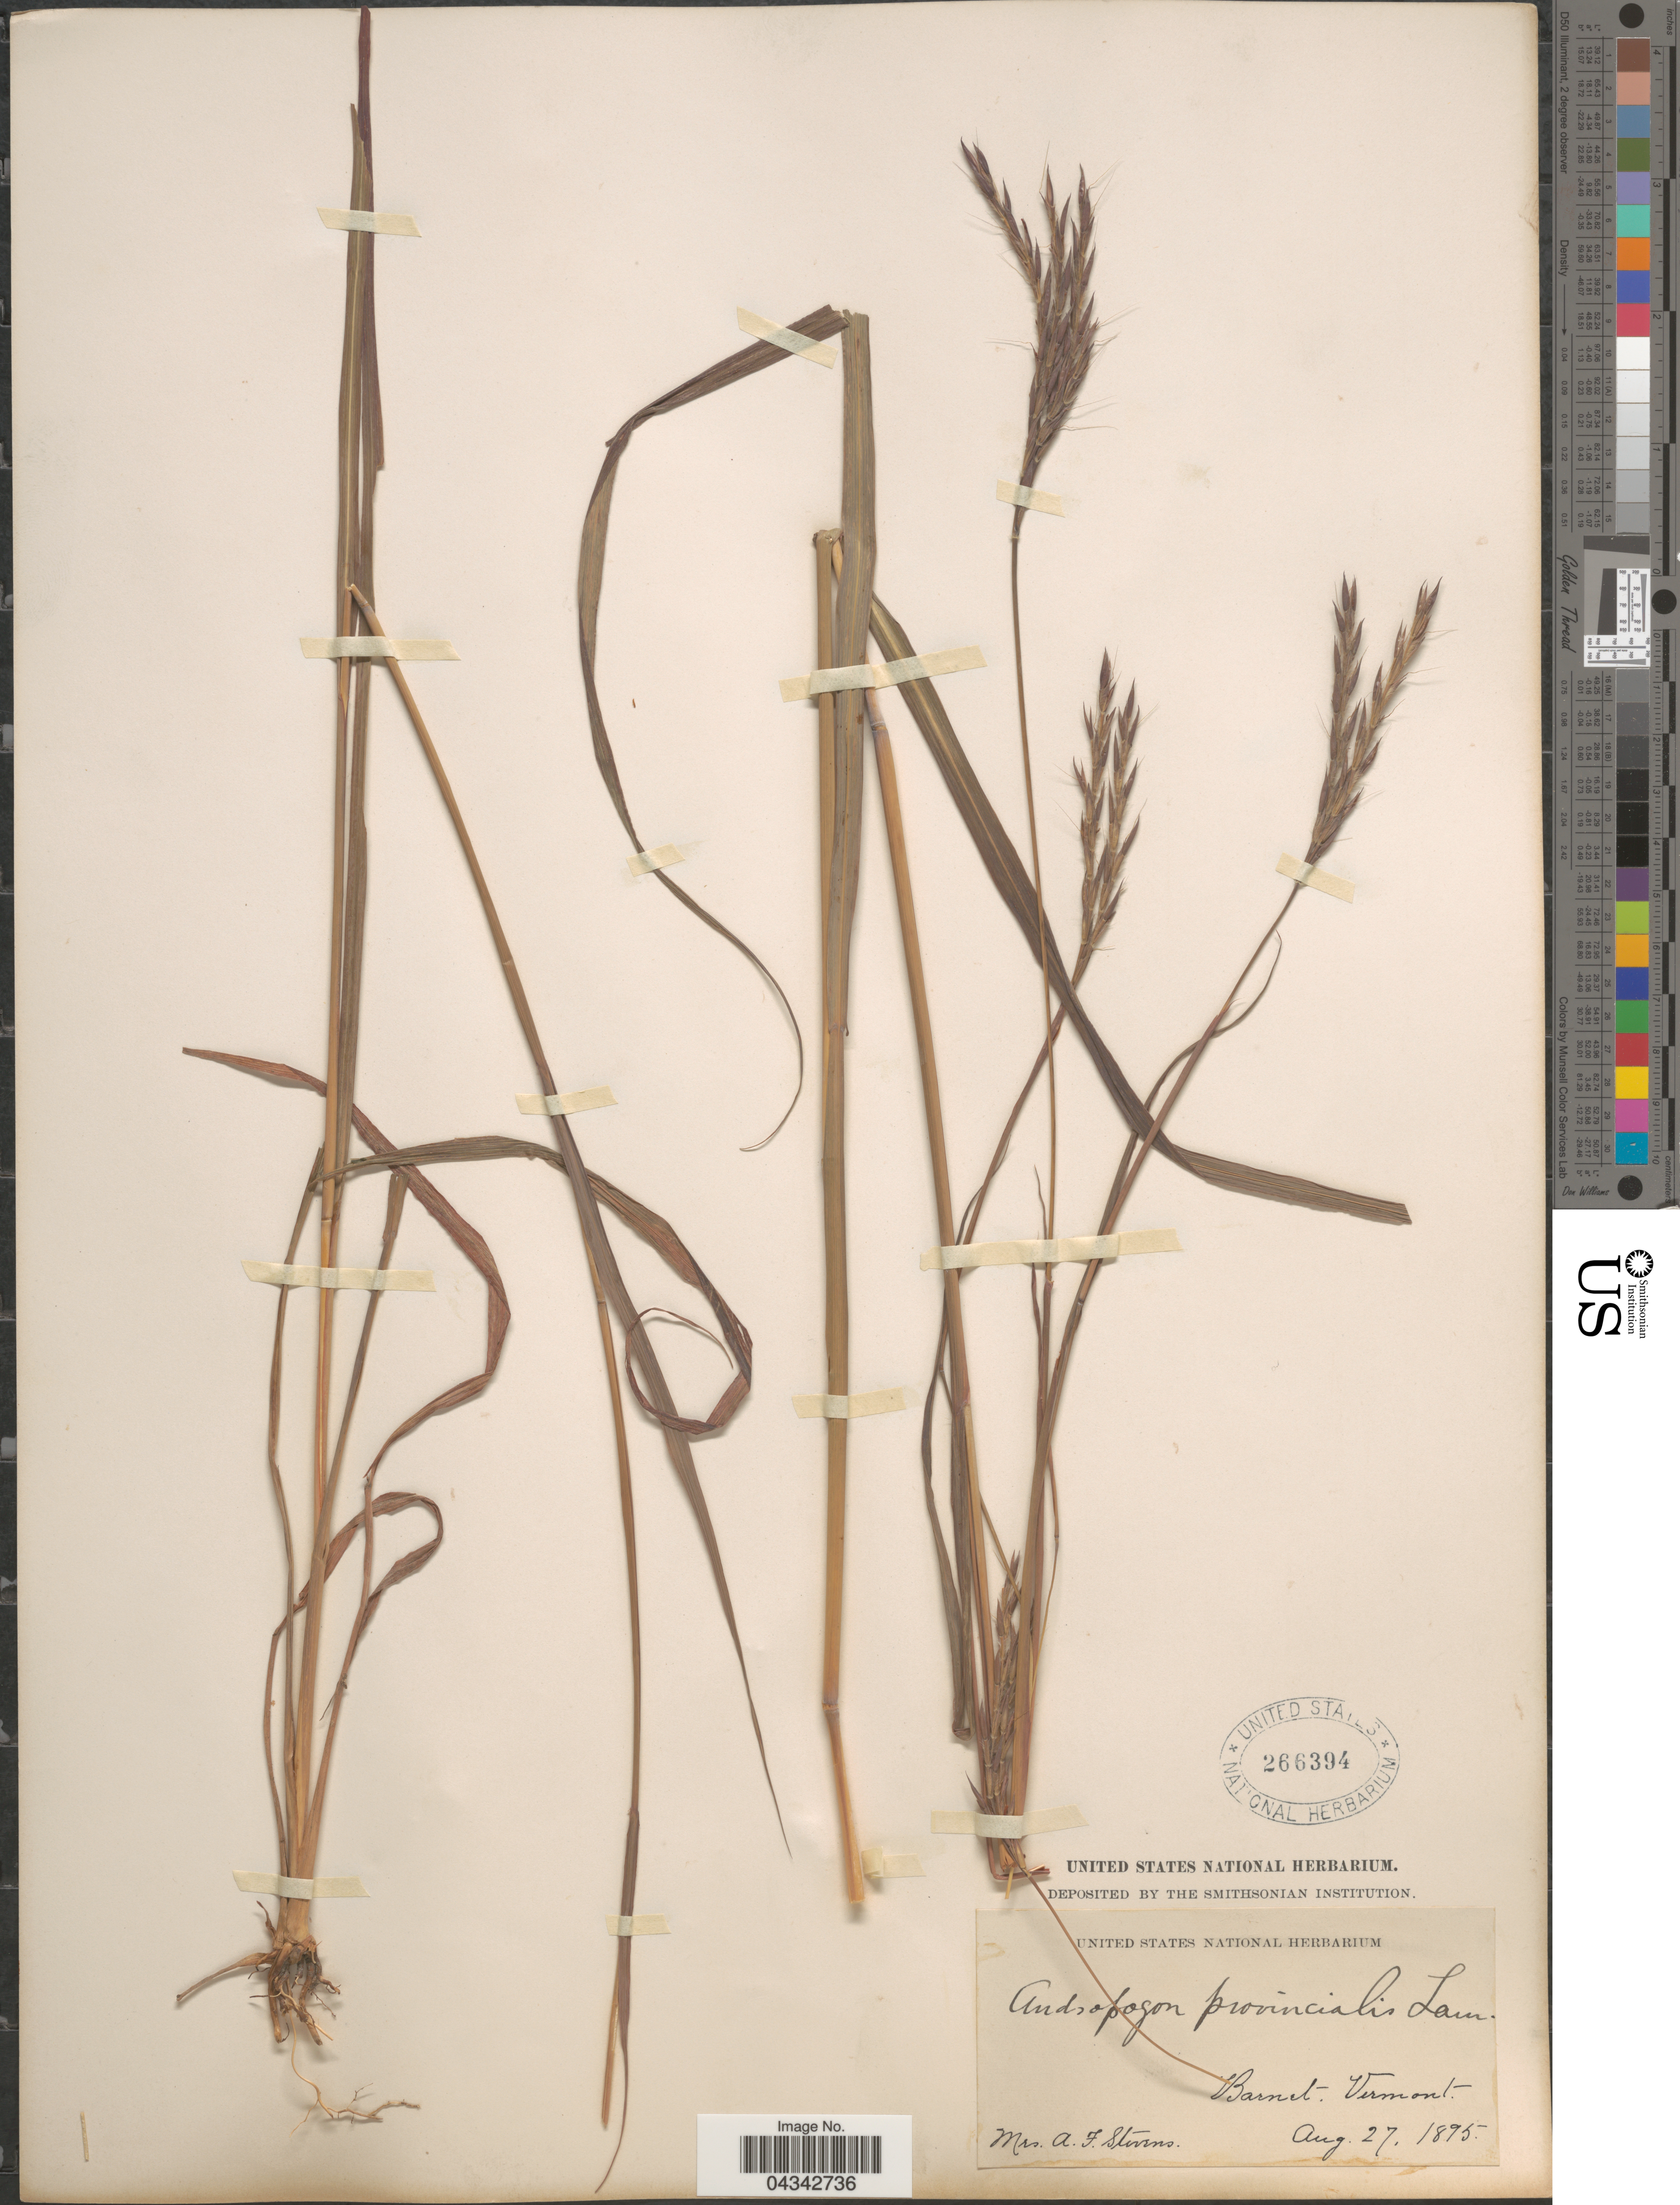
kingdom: Plantae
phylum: Tracheophyta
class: Liliopsida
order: Poales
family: Poaceae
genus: Andropogon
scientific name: Andropogon gerardii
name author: Vitman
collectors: A. Stevens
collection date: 1895-08-27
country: United States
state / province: Vermont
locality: Barnet.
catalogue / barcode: US 266394